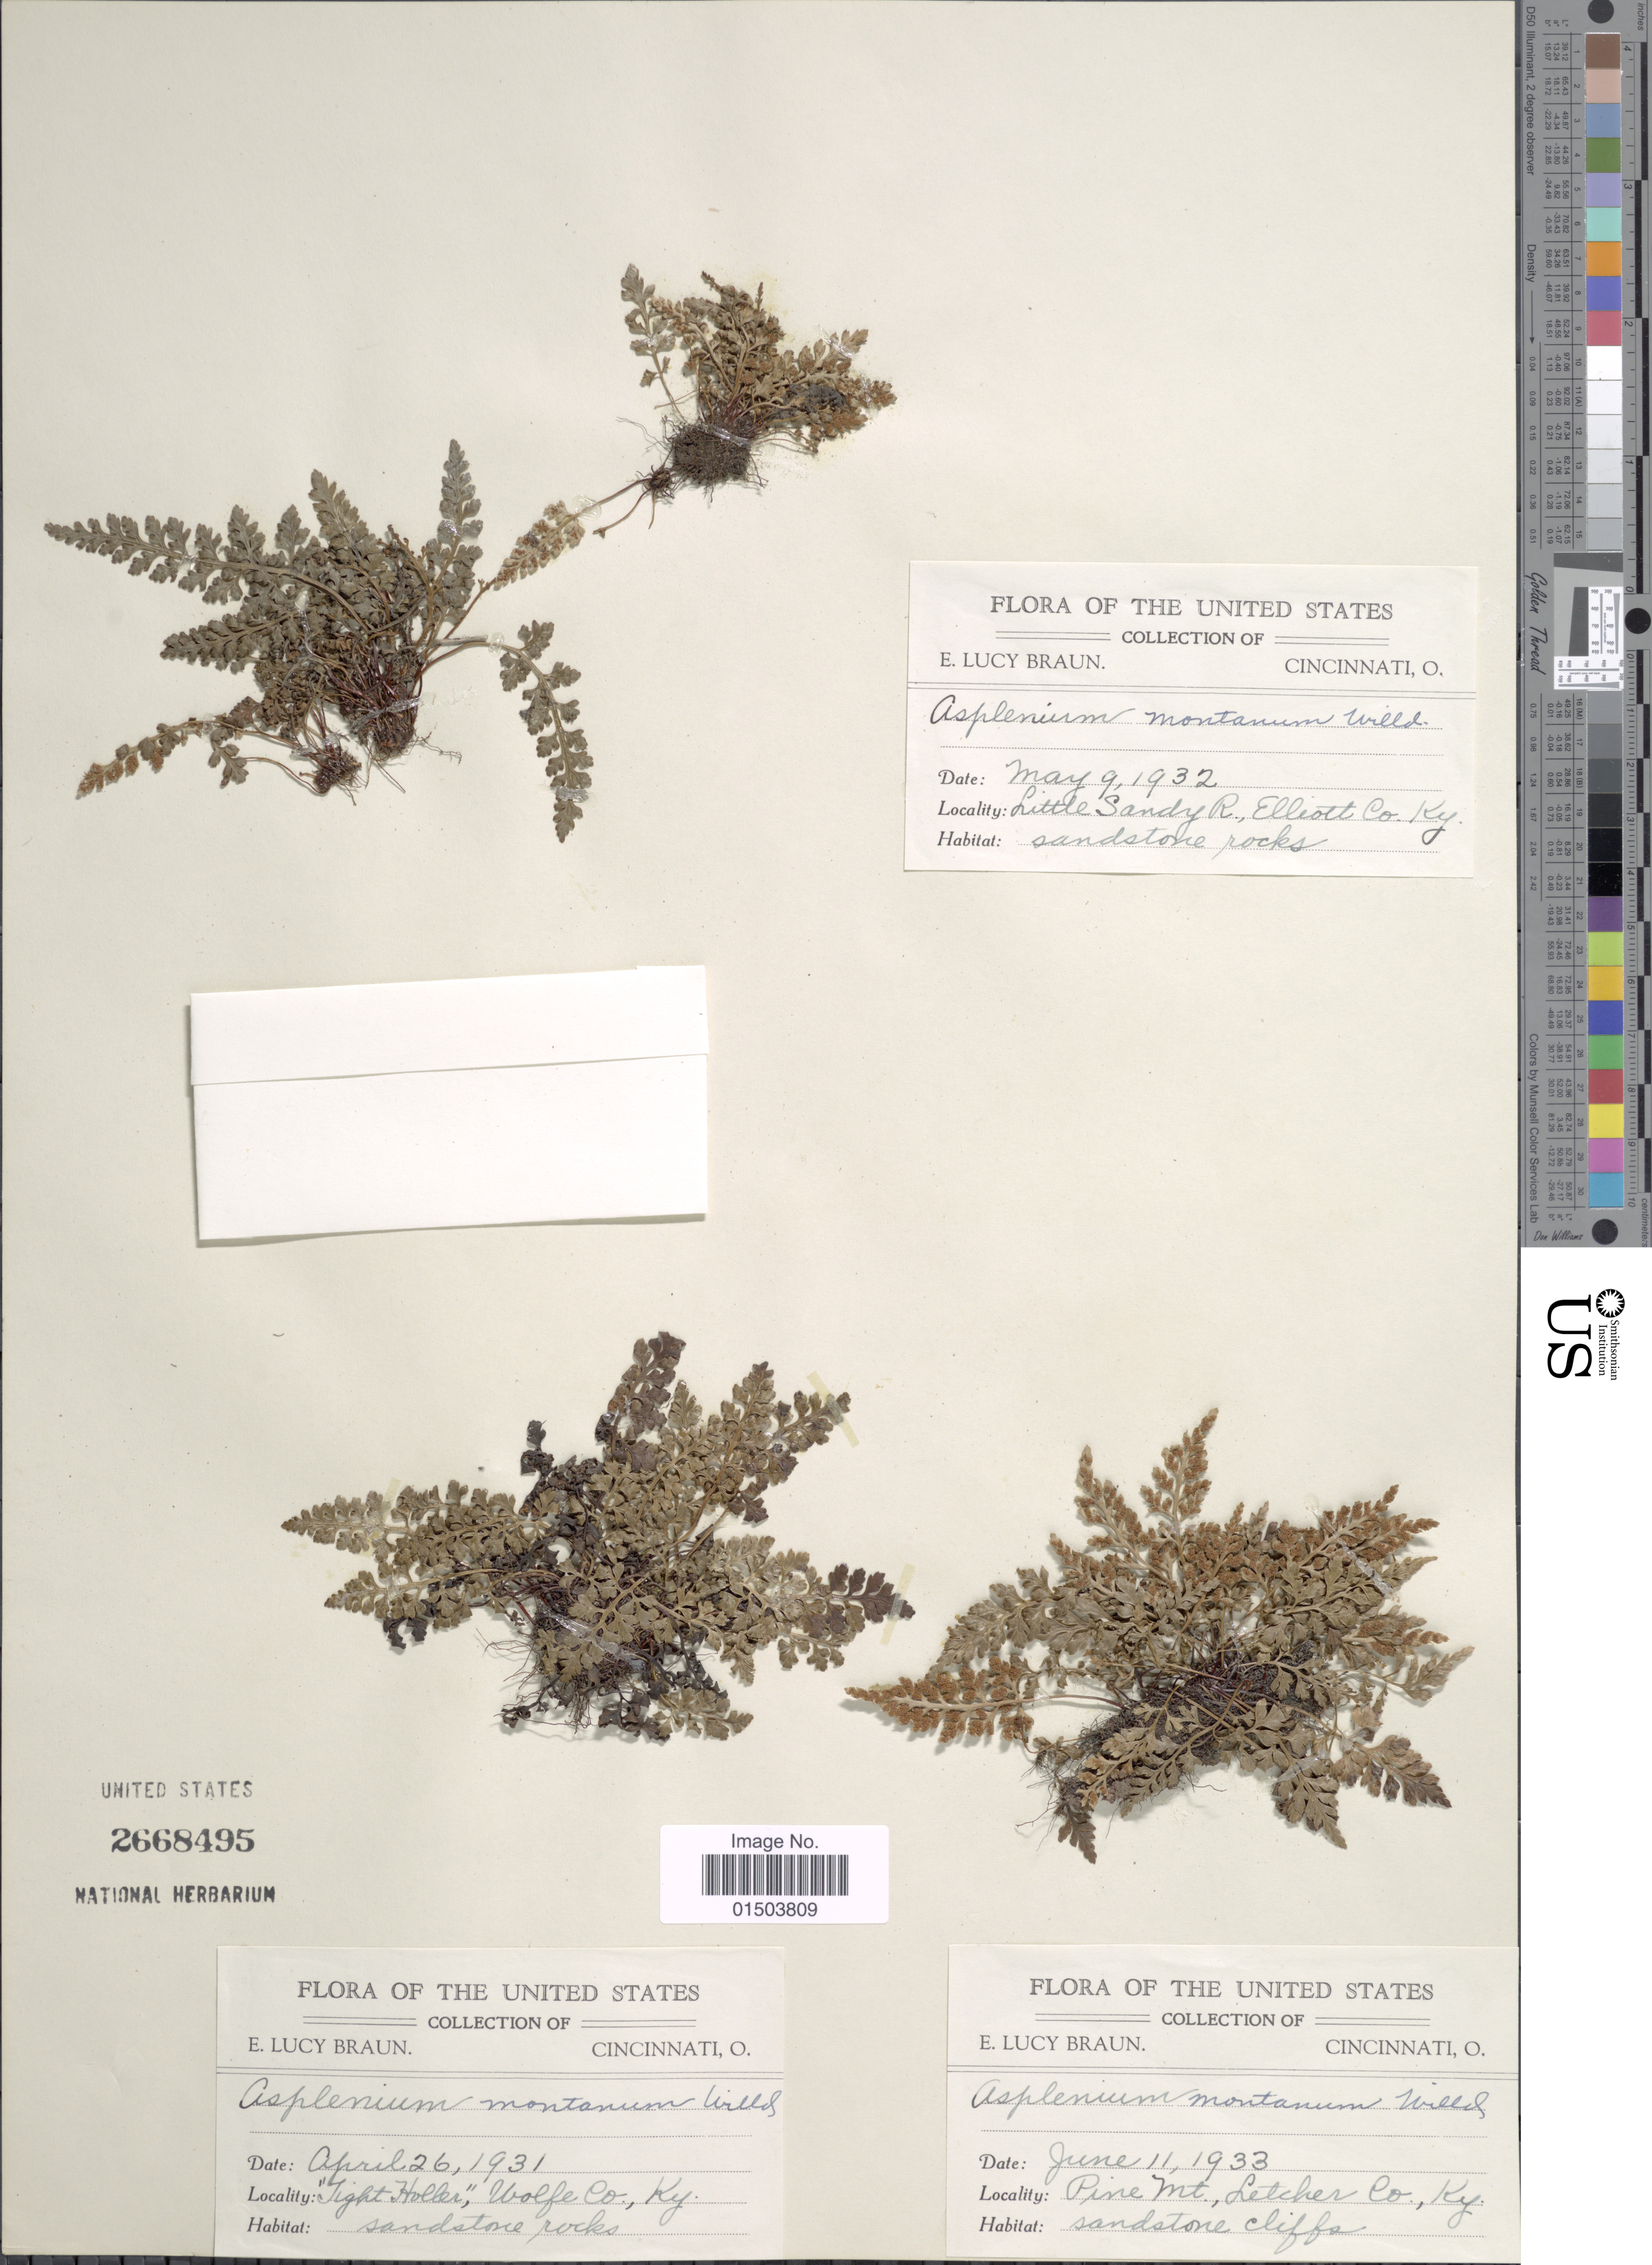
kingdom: Plantae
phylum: Tracheophyta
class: Polypodiopsida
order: Polypodiales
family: Aspleniaceae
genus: Asplenium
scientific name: Asplenium montanum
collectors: E. L. Braun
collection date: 1931-04-26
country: United States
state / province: Kentucky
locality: Tight Holler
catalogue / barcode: US 2668495